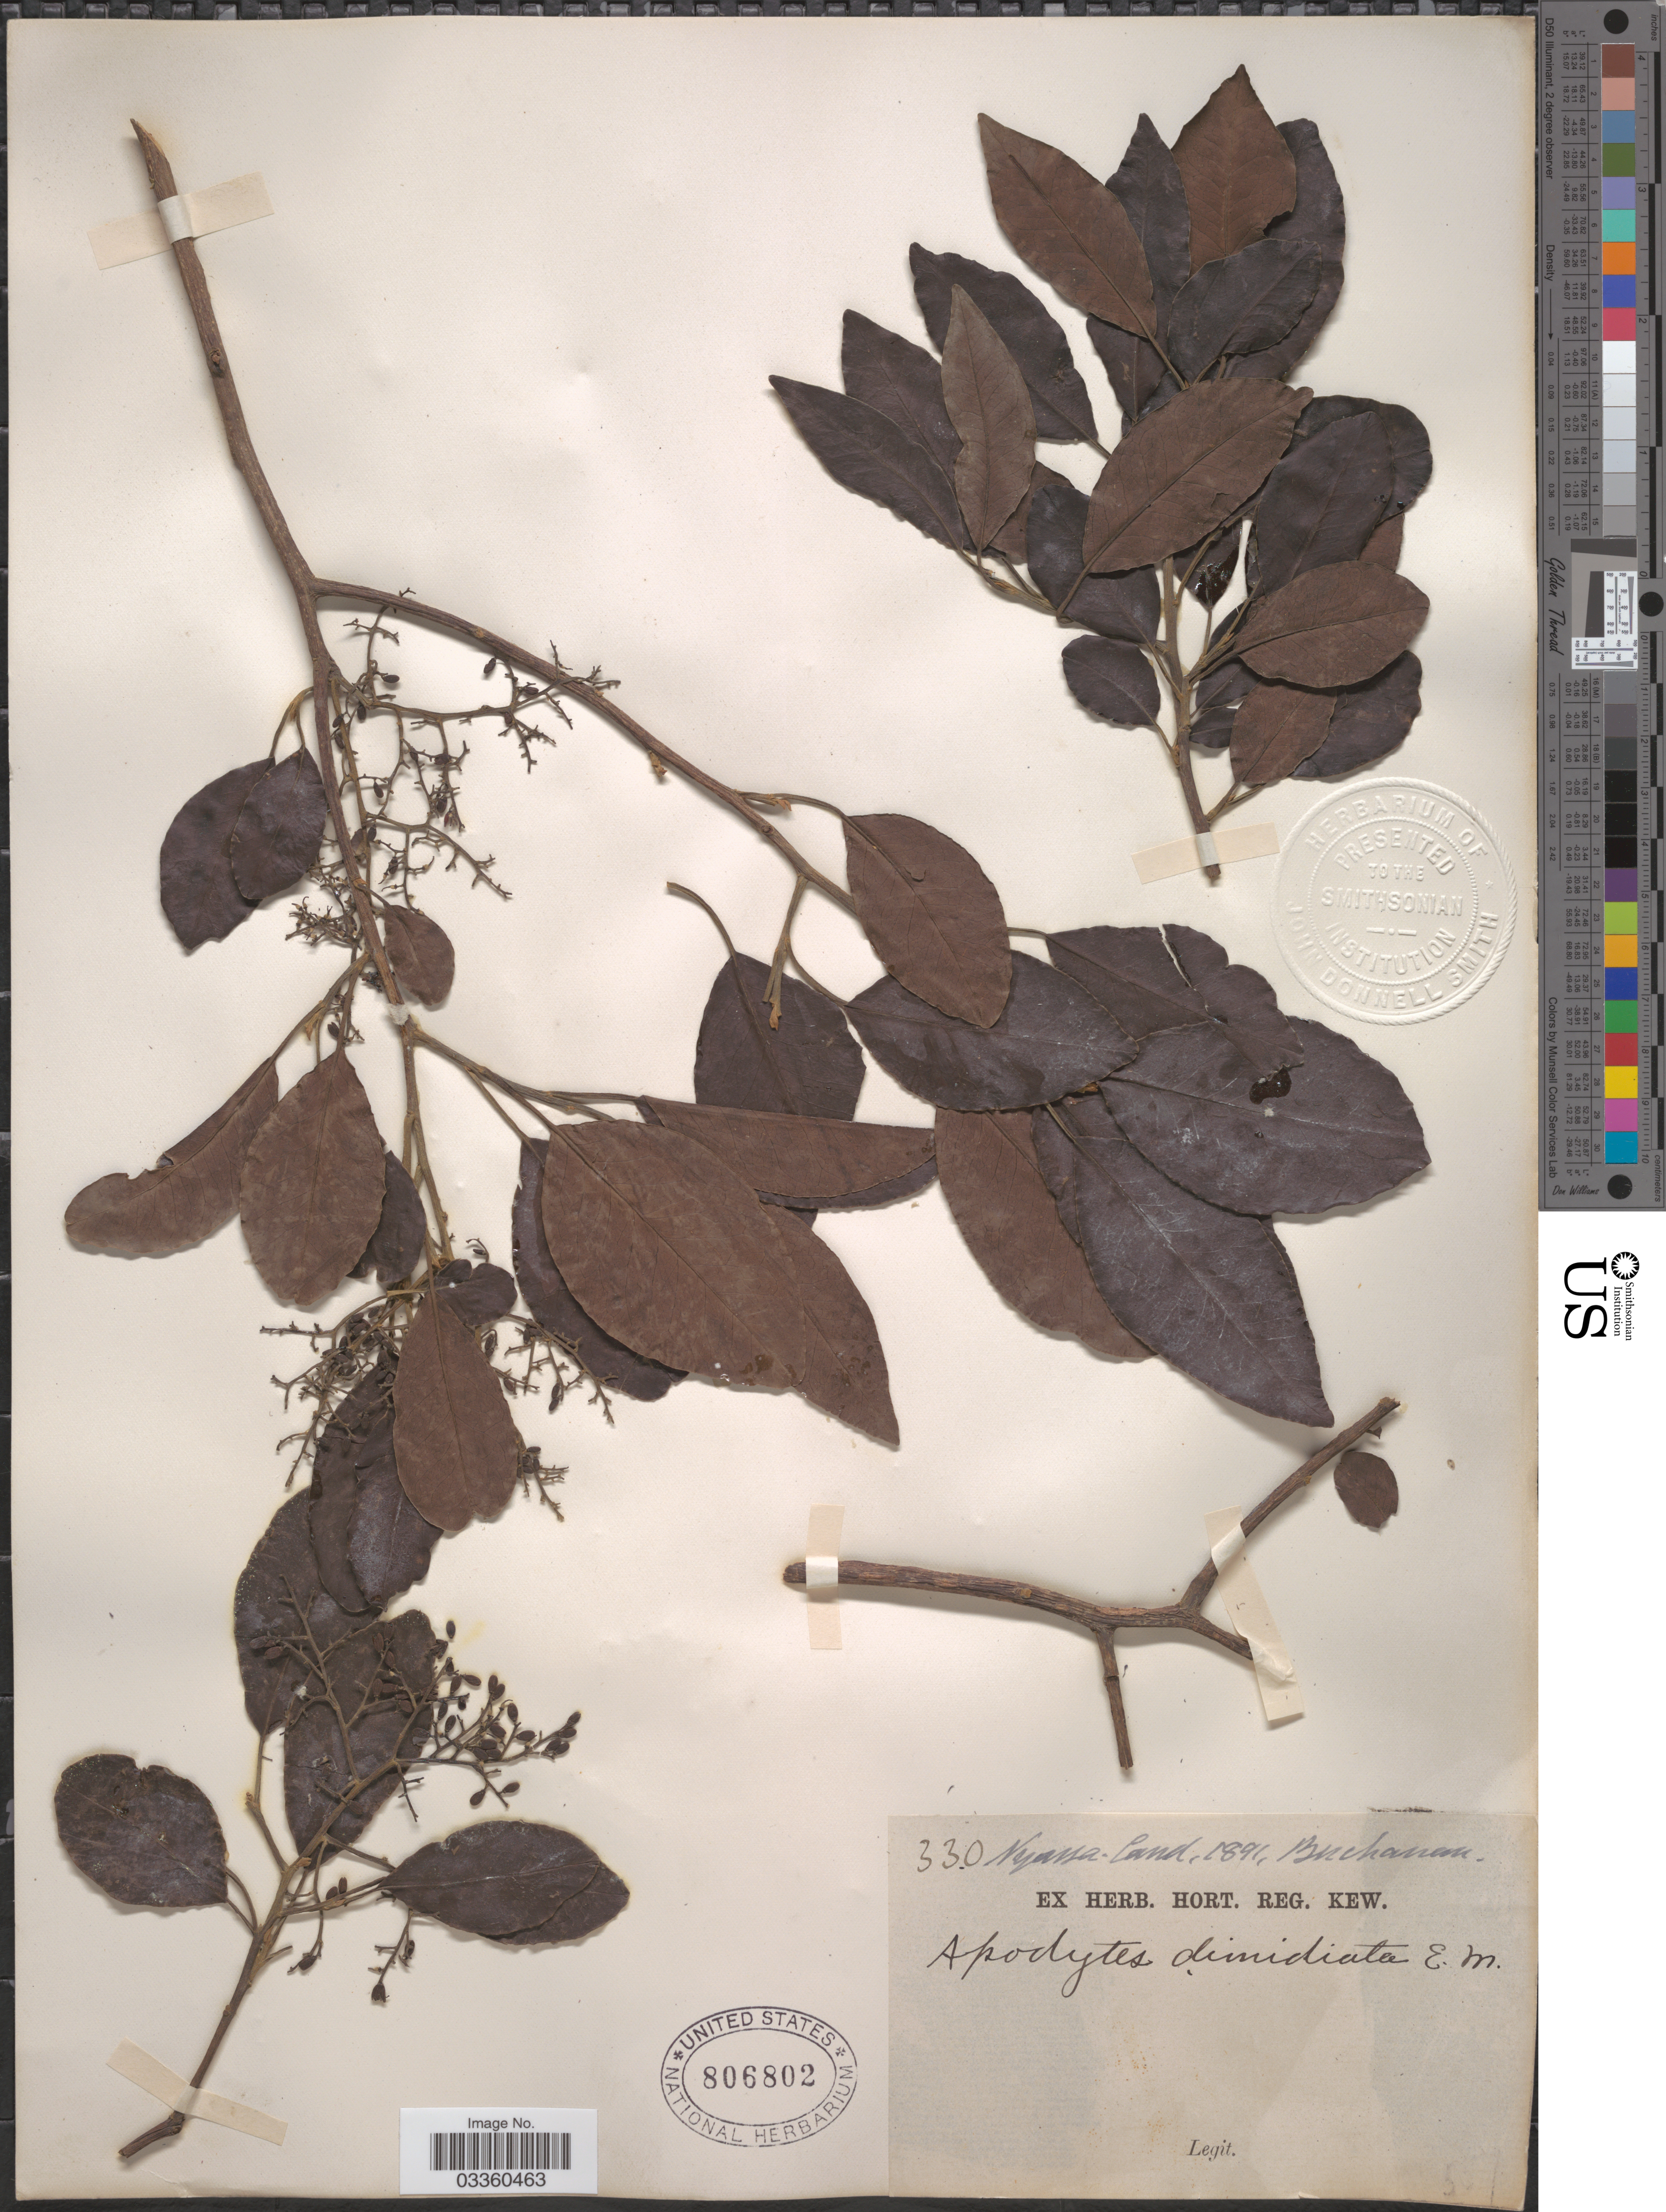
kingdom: Plantae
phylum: Tracheophyta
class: Magnoliopsida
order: Metteniusales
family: Metteniusaceae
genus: Apodytes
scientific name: Apodytes dimidiata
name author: E. Mey. ex Arn.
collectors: -. Buchanan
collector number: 330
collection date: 1891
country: Malawi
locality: Nyassa-land.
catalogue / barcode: US 806802